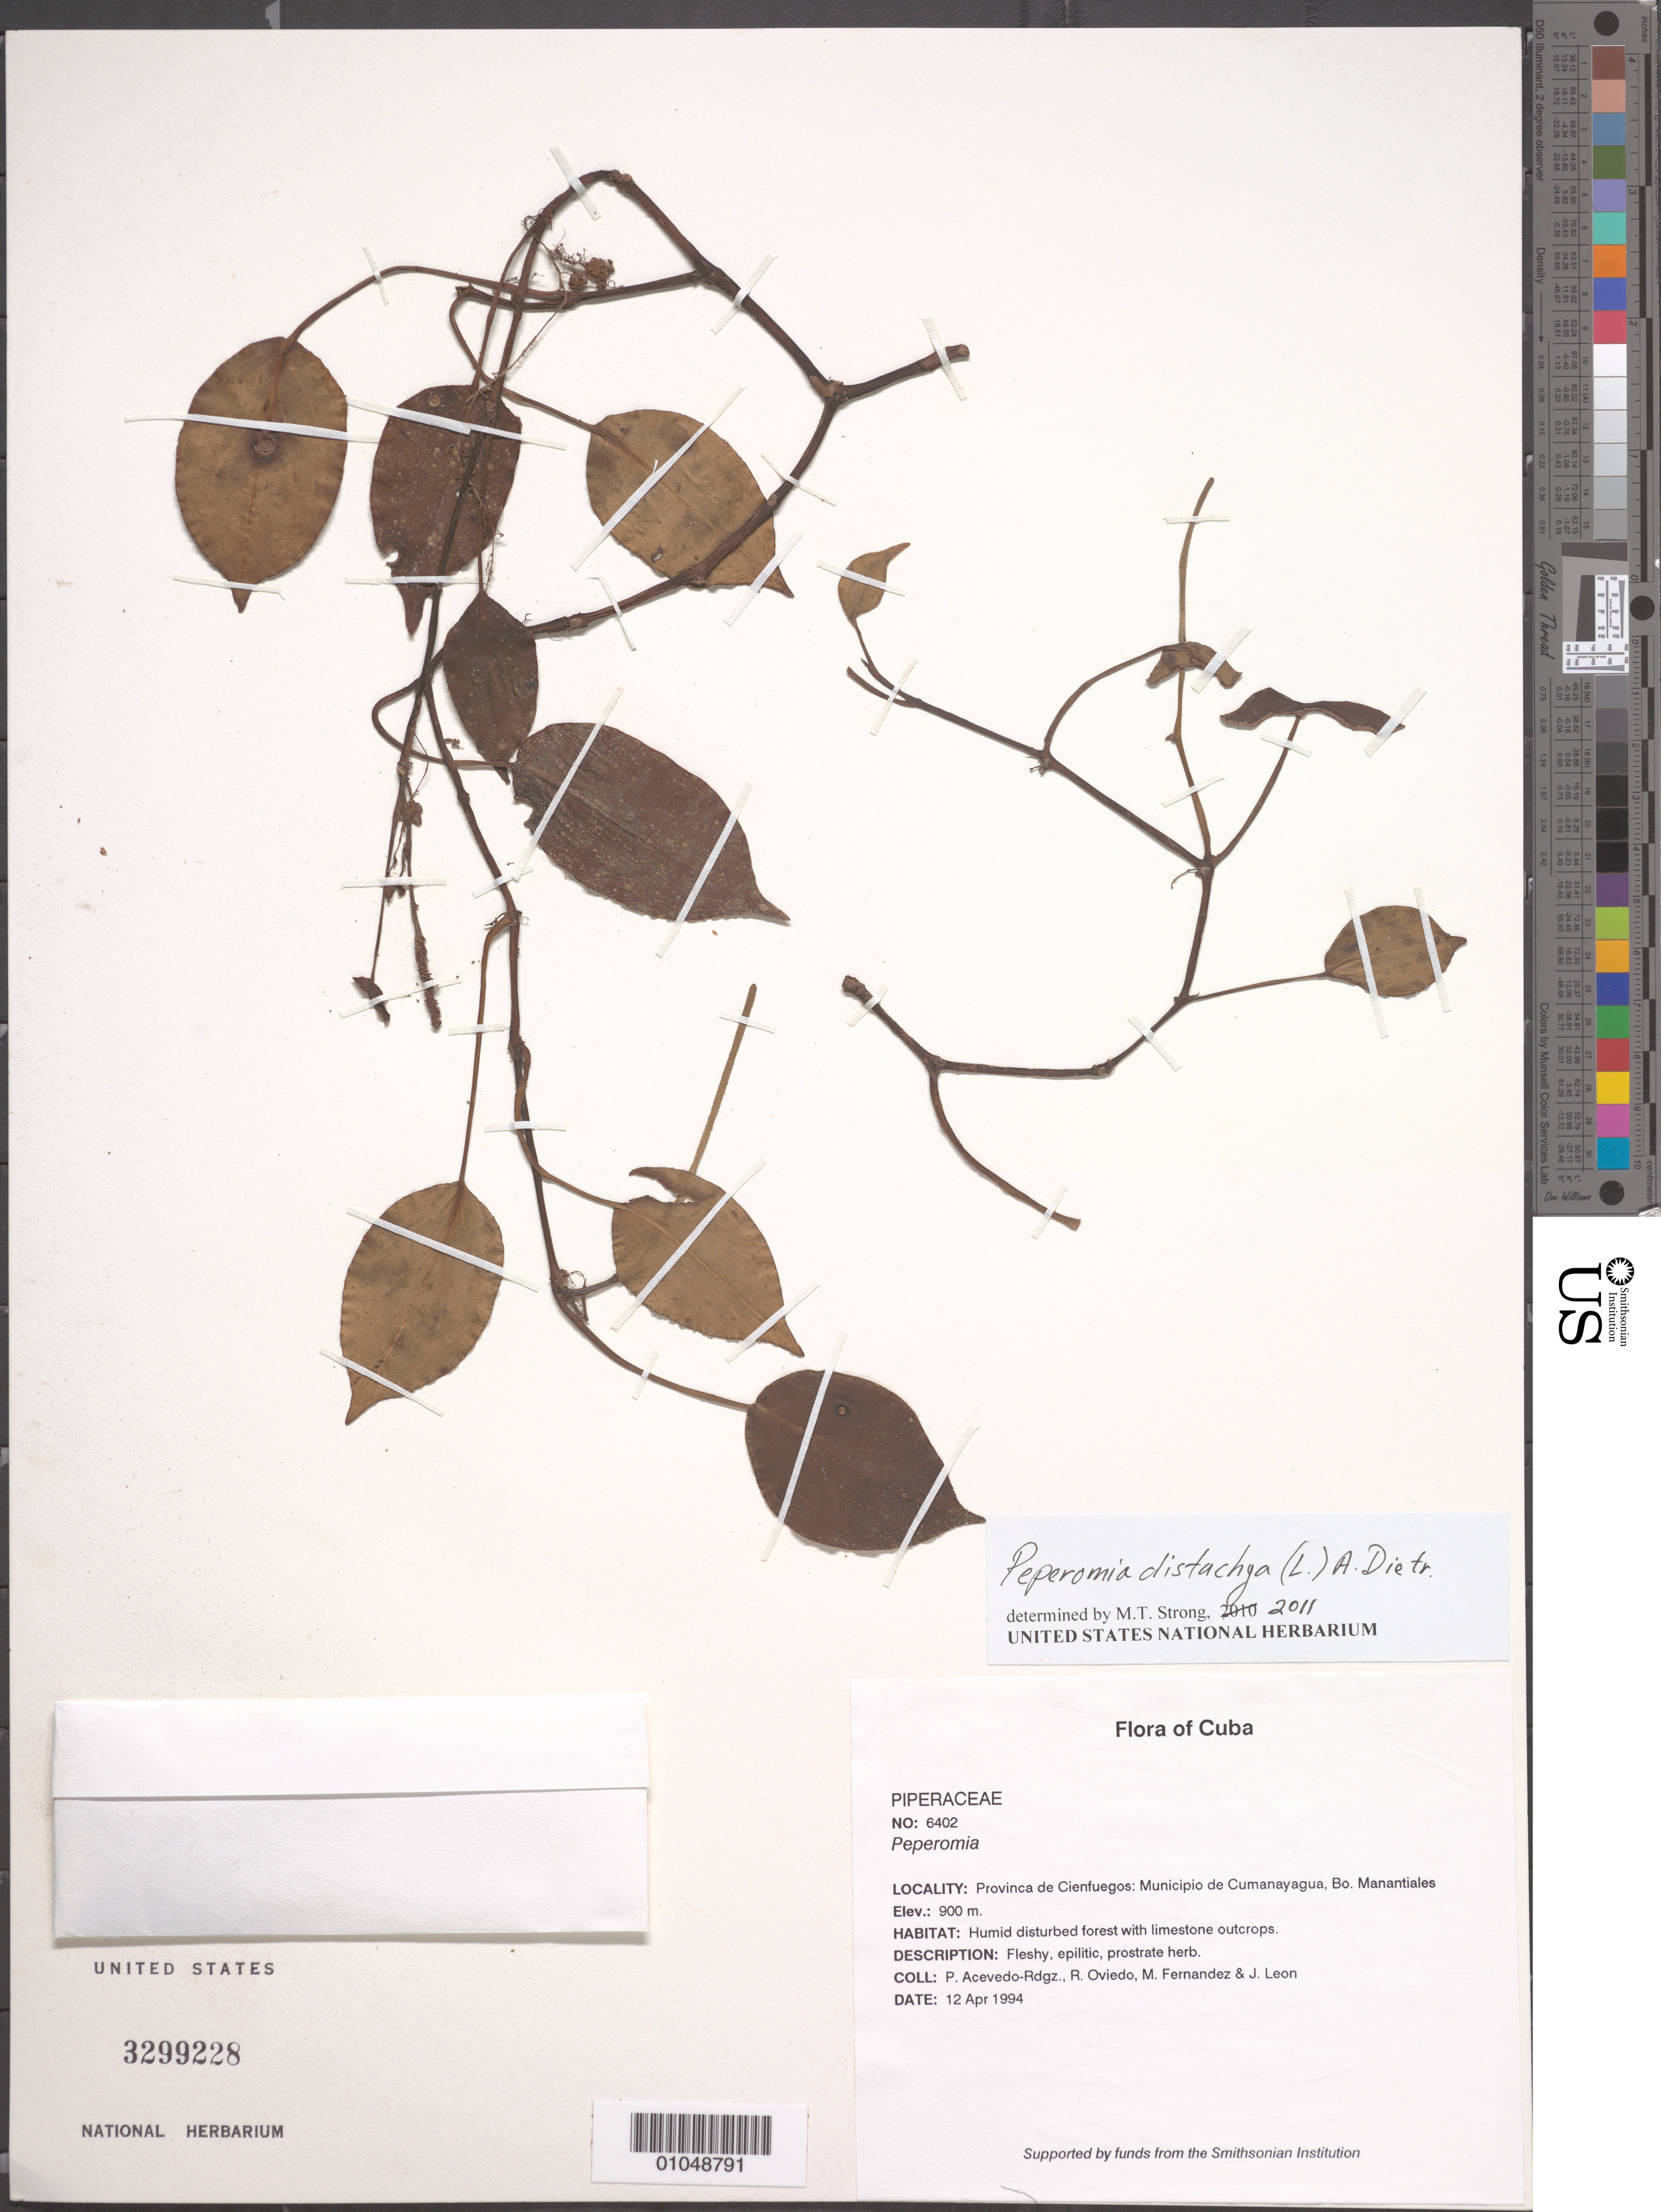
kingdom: Plantae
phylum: Tracheophyta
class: Magnoliopsida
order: Piperales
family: Piperaceae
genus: Peperomia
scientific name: Peperomia distachya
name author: (L.) A. Dietr.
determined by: Strong, M. T., (US), Smithsonian Institution - National Museum of Natural History (UNITED STATES)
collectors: P. Acevedo-Rodr., R. Oviedo, M. Fernández & J. León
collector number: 6402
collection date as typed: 12 Apr 1994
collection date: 1994-04-12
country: Cuba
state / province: Cienfuegos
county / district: Municipio de Cumanayagua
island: Cuba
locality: Bo Manantiales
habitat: Humid disturbed forest with limestone outcrops.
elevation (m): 900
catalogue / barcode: US 3299228